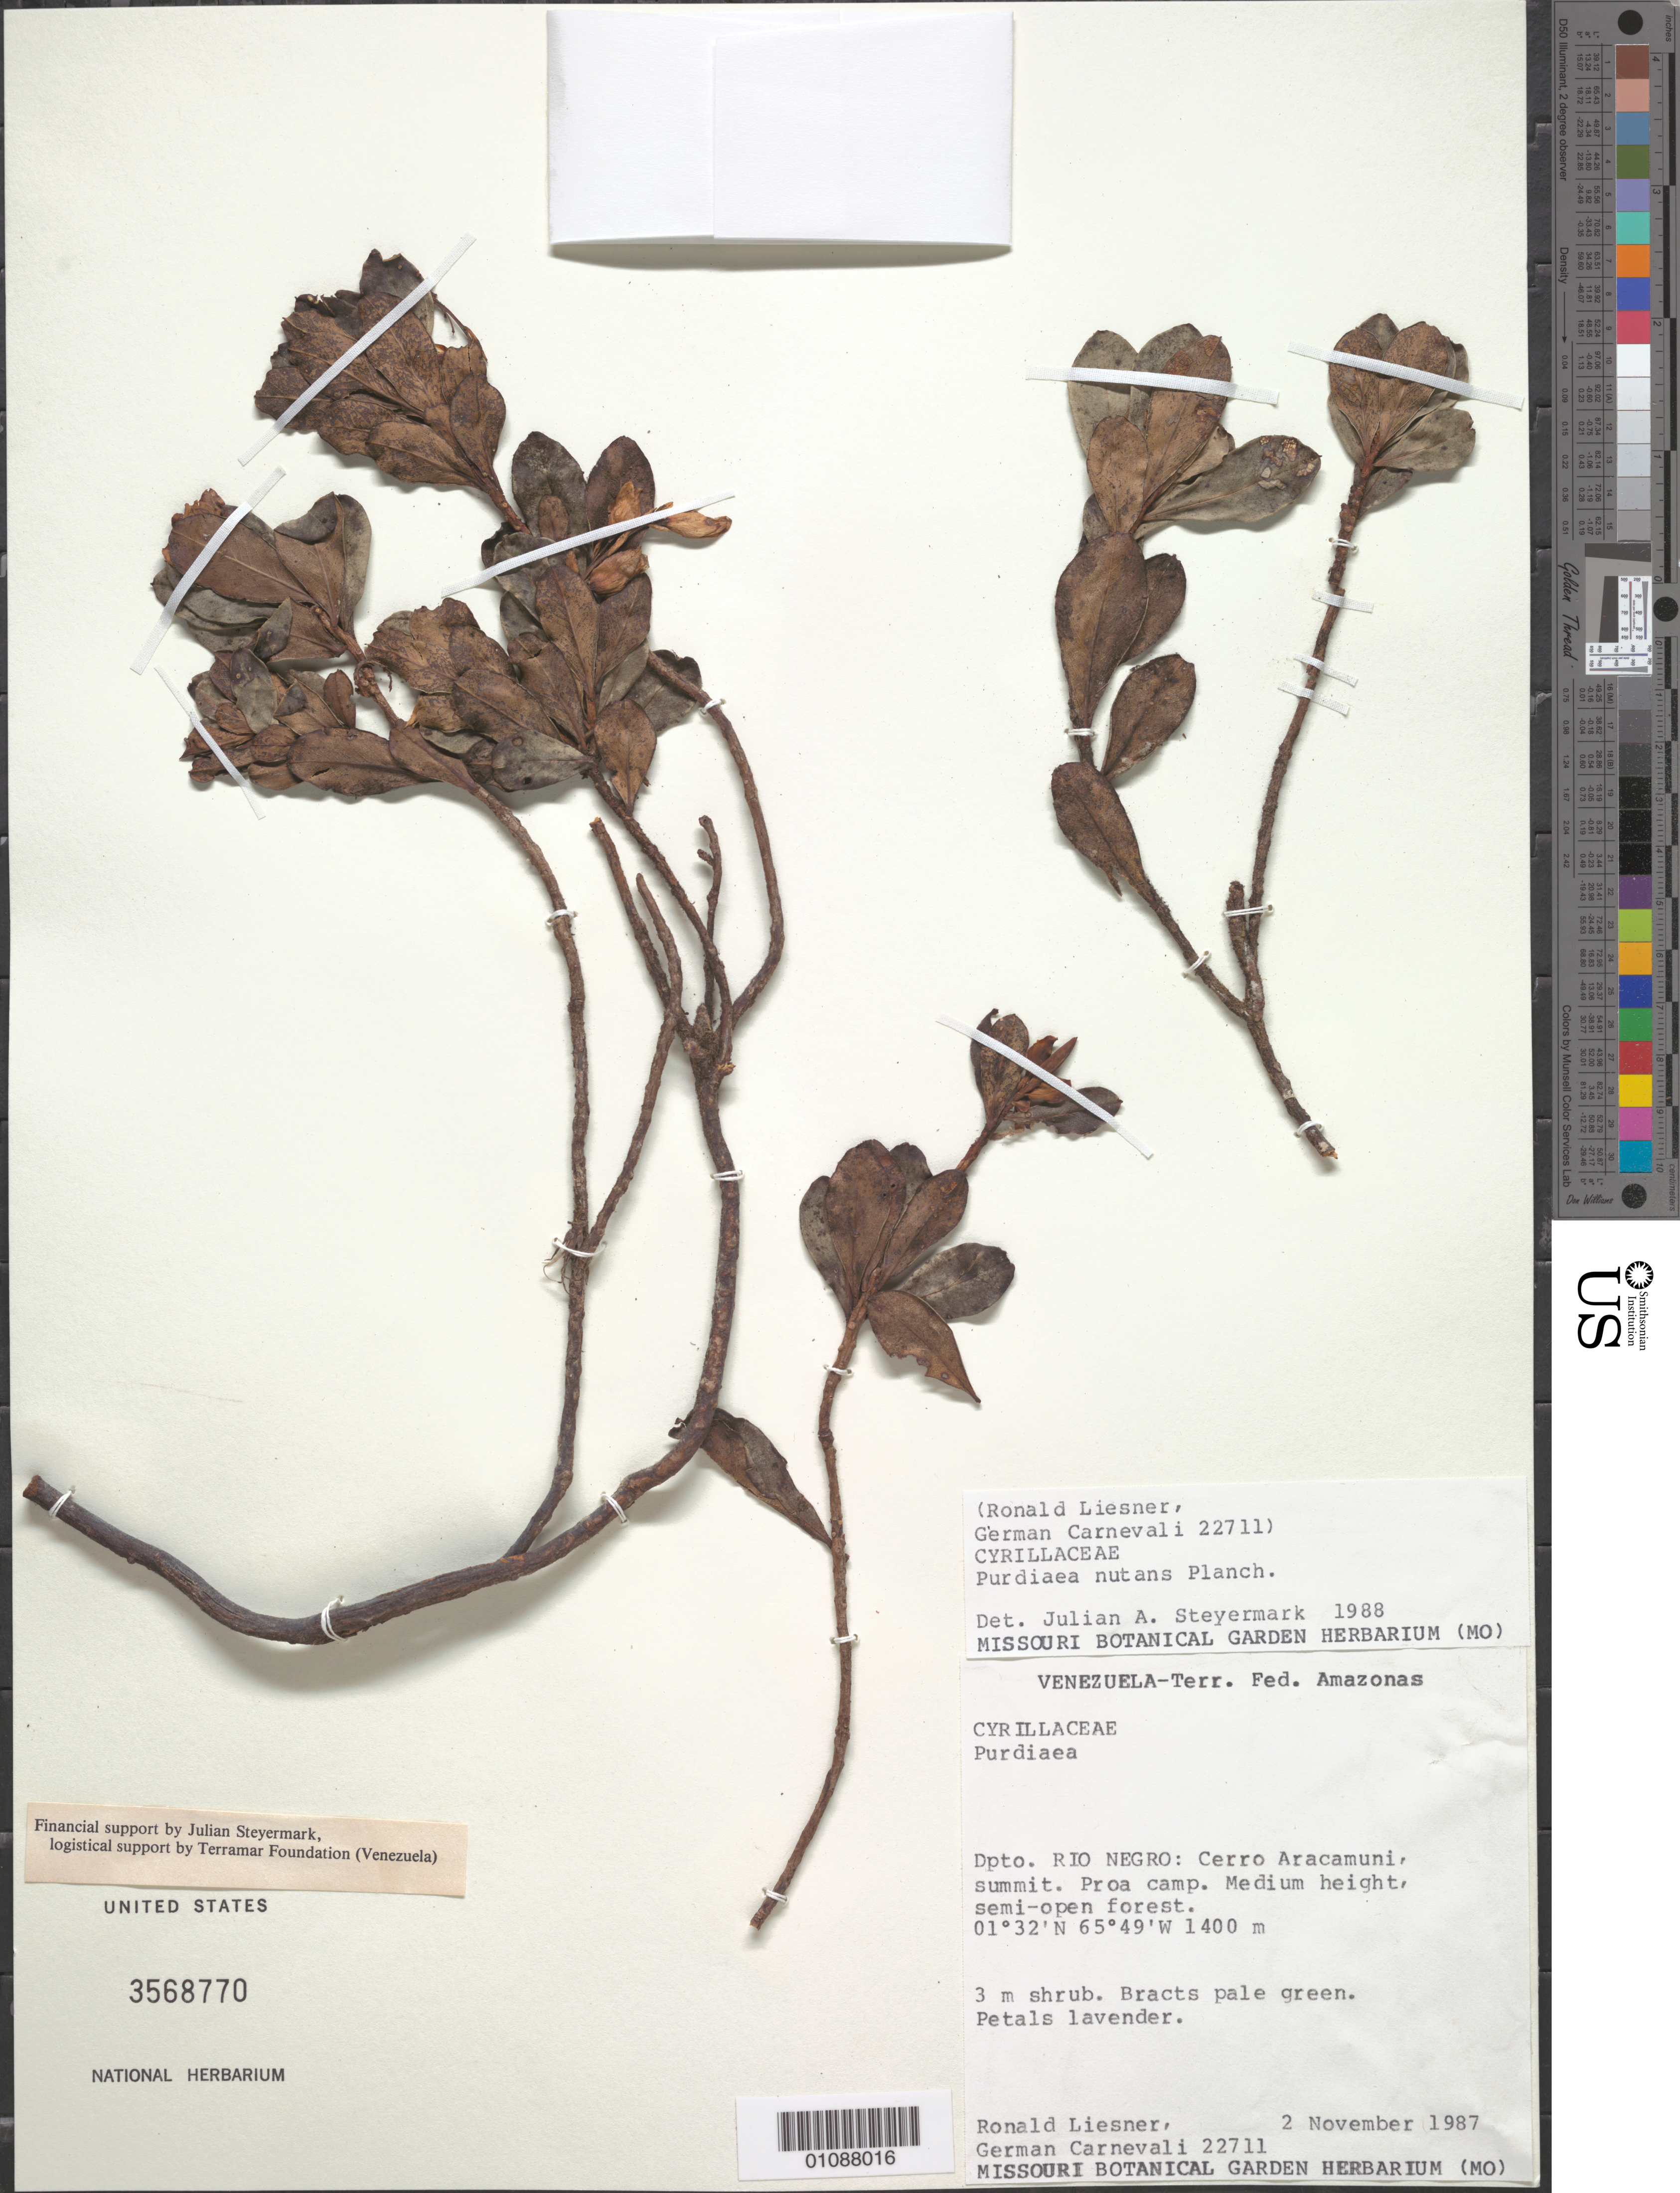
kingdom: Plantae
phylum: Tracheophyta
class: Magnoliopsida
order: Ericales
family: Clethraceae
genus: Purdiaea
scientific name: Purdiaea nutans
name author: Planch.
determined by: Steyermark, Julian A., (VEN)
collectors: R. L. Liesner & G. Carnevali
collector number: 22711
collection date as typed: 2-Nov-87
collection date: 1987-11-02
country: Venezuela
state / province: Amazonas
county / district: Río Negro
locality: Cerro Aracamuni, summit; Proa camp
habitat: Medium height, semi-open forest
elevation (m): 1400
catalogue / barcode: US 3568770